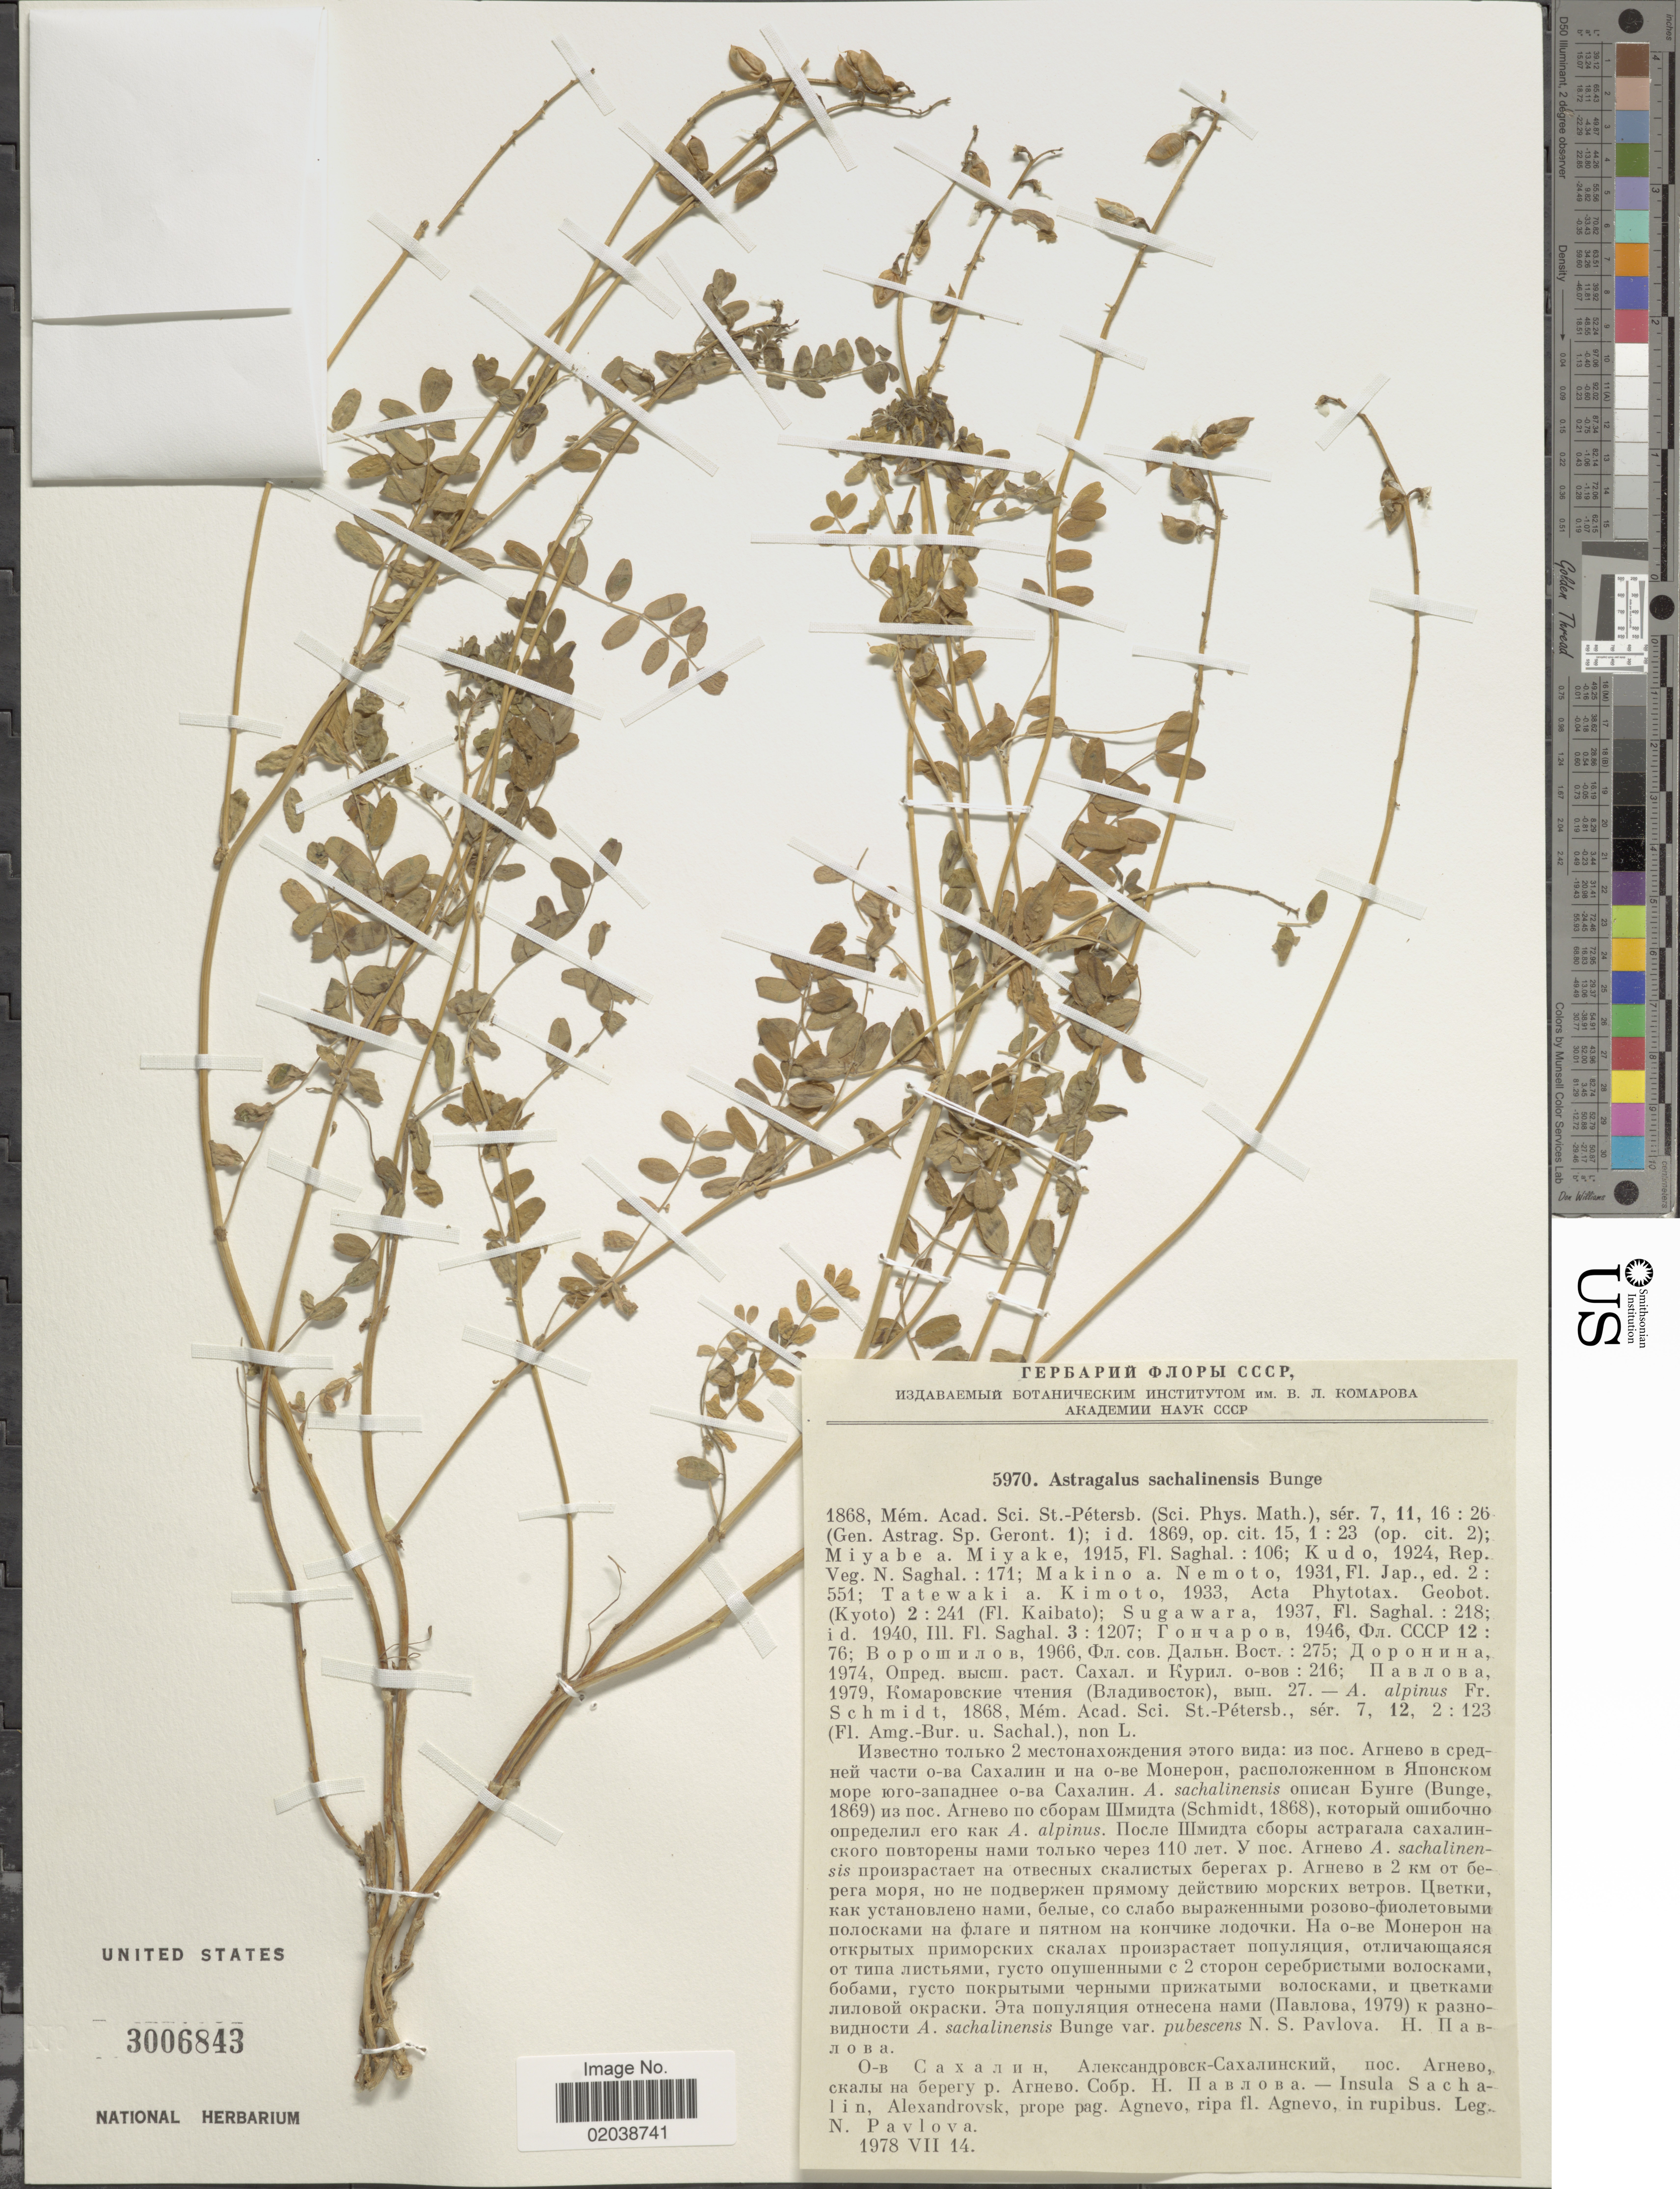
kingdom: Plantae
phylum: Tracheophyta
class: Magnoliopsida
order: Fabales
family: Fabaceae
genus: Astragalus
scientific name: Astragalus sachalinensis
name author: Bunge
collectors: N. Pavlova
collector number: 5970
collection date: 1978-07-14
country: Russian Federation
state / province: Sakhalin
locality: Insula Sachalin, Alexandrovsk, prope pag Agnevo, ripa fl. Agnevo, in rupibus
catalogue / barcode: US 3006843